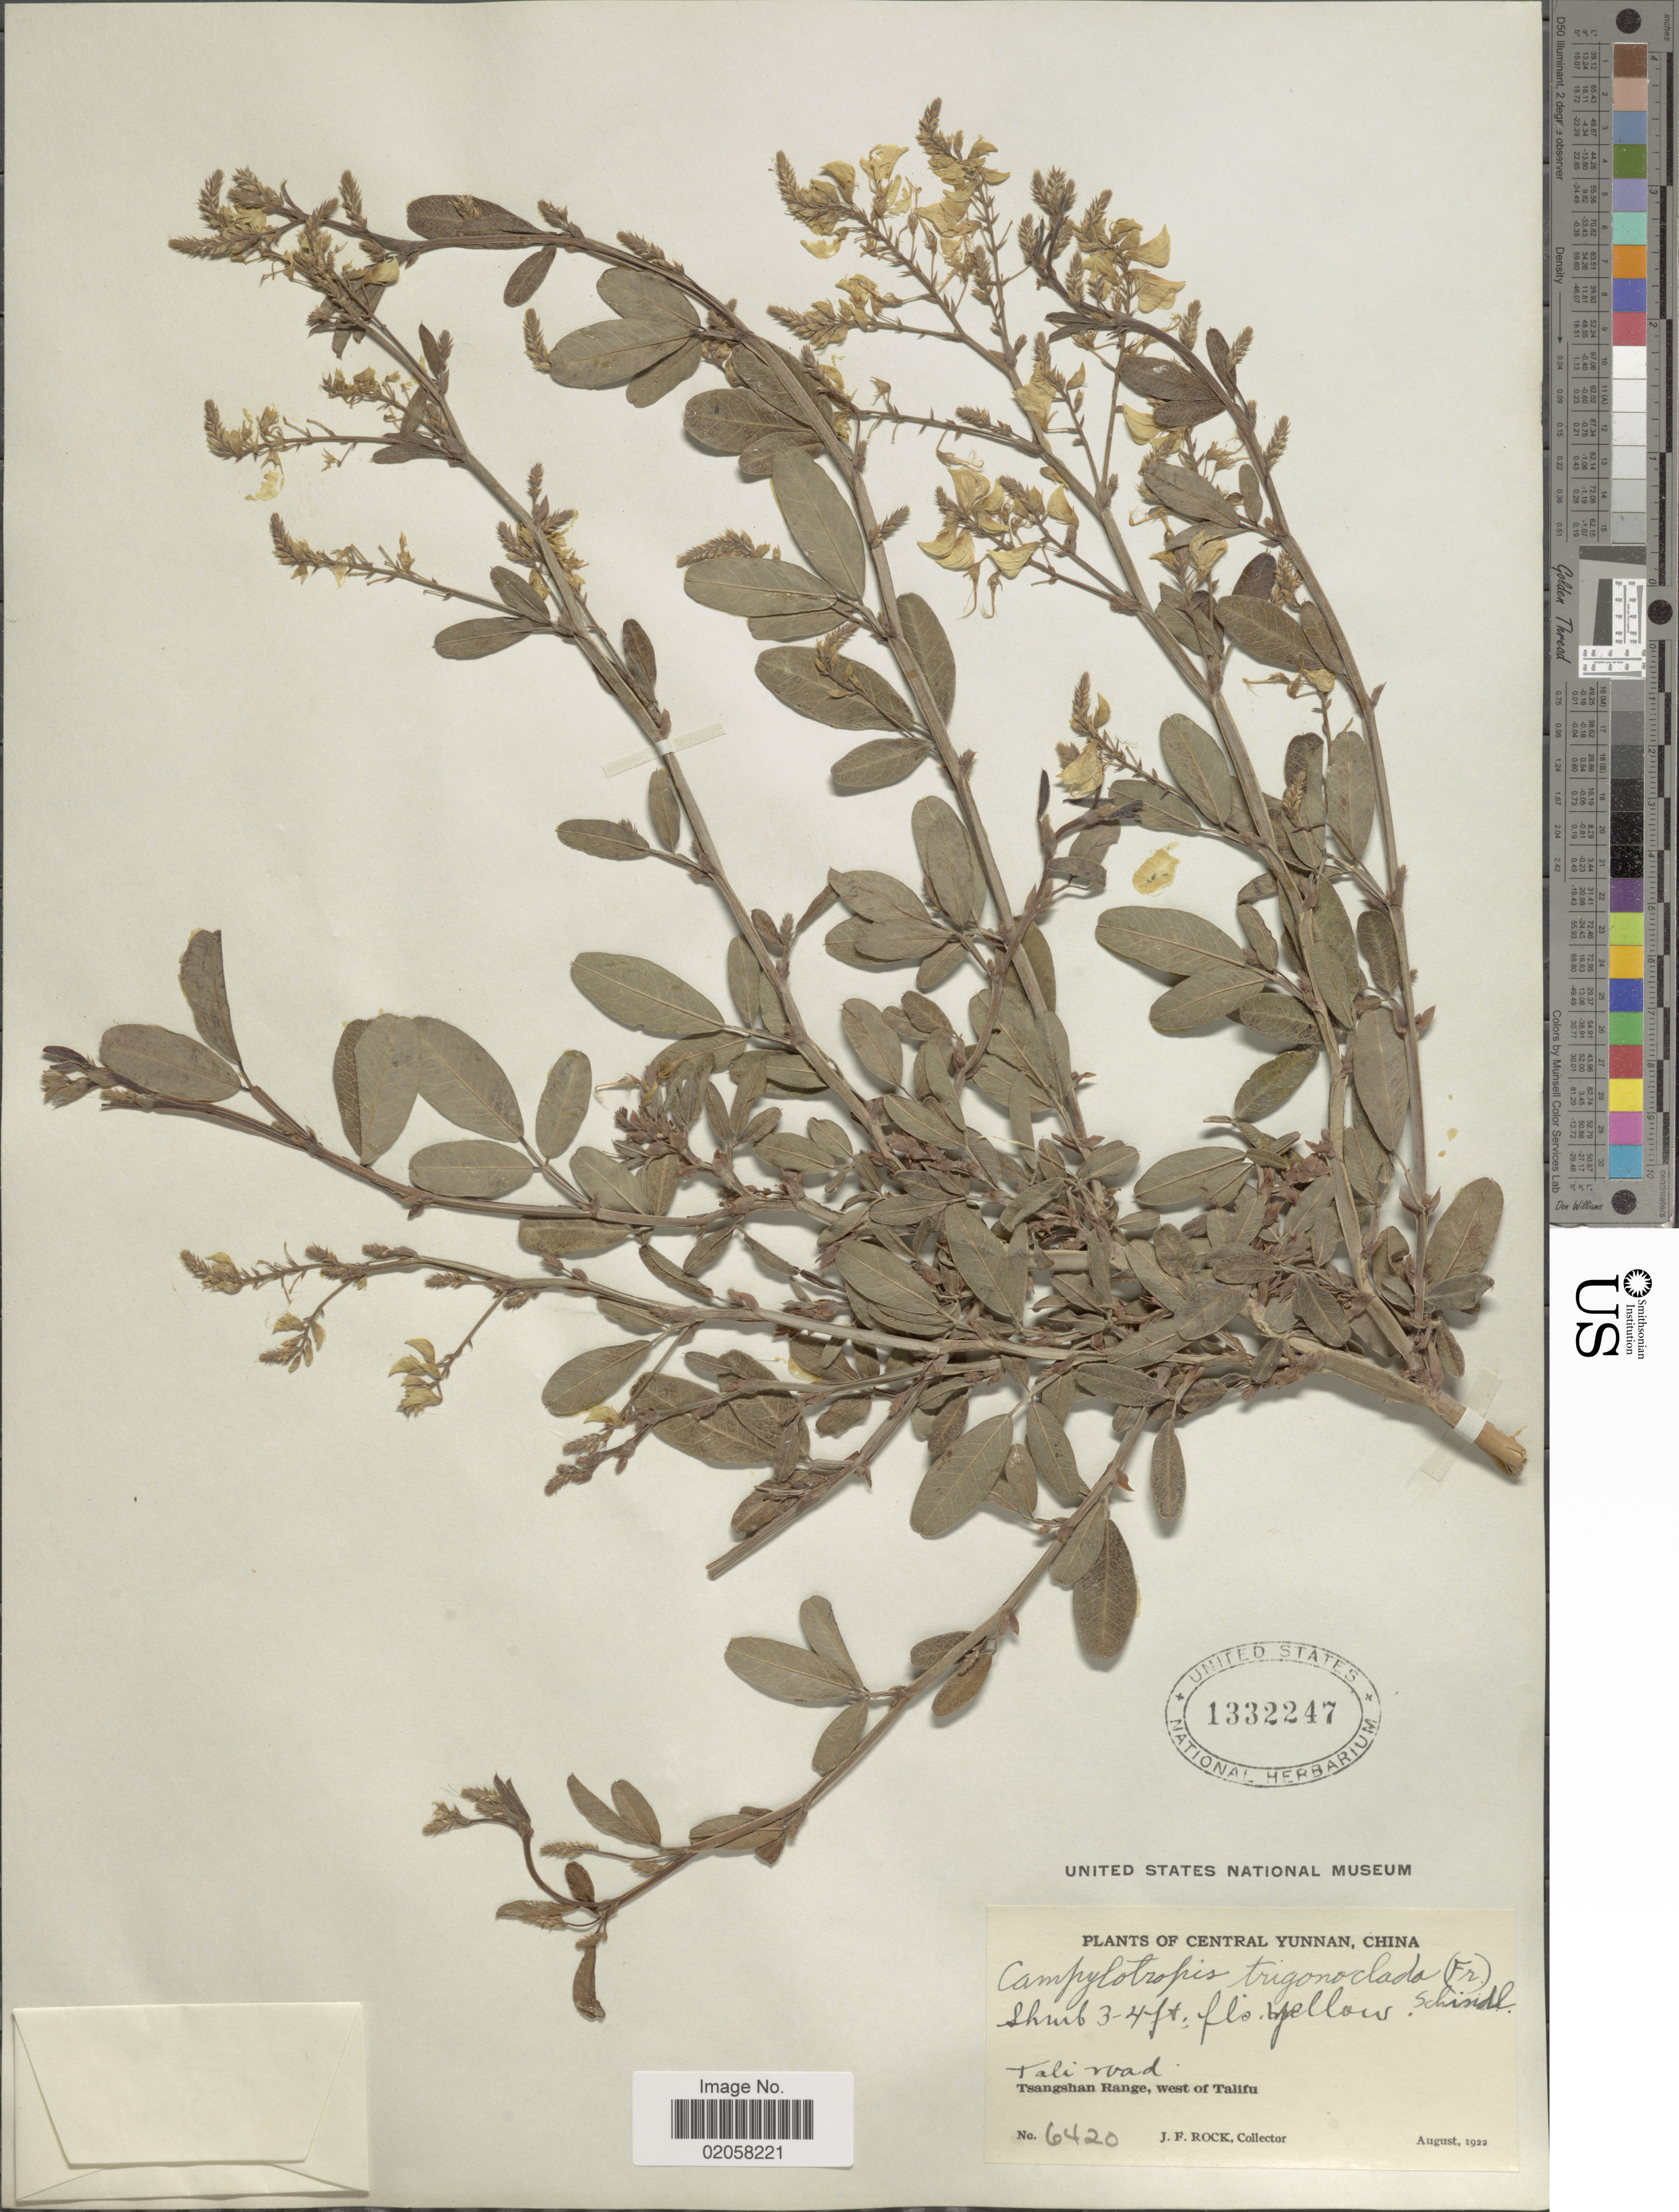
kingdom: Plantae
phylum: Tracheophyta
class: Magnoliopsida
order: Fabales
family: Fabaceae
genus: Campylotropis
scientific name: Campylotropis trigonoclada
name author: (Franch.) Schindl.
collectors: J. Rock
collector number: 6420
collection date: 1922-08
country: China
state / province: Yunnan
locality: Central Yunnan, Tali Road, Tsangshan Range, west of Talifu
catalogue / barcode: US 1332247